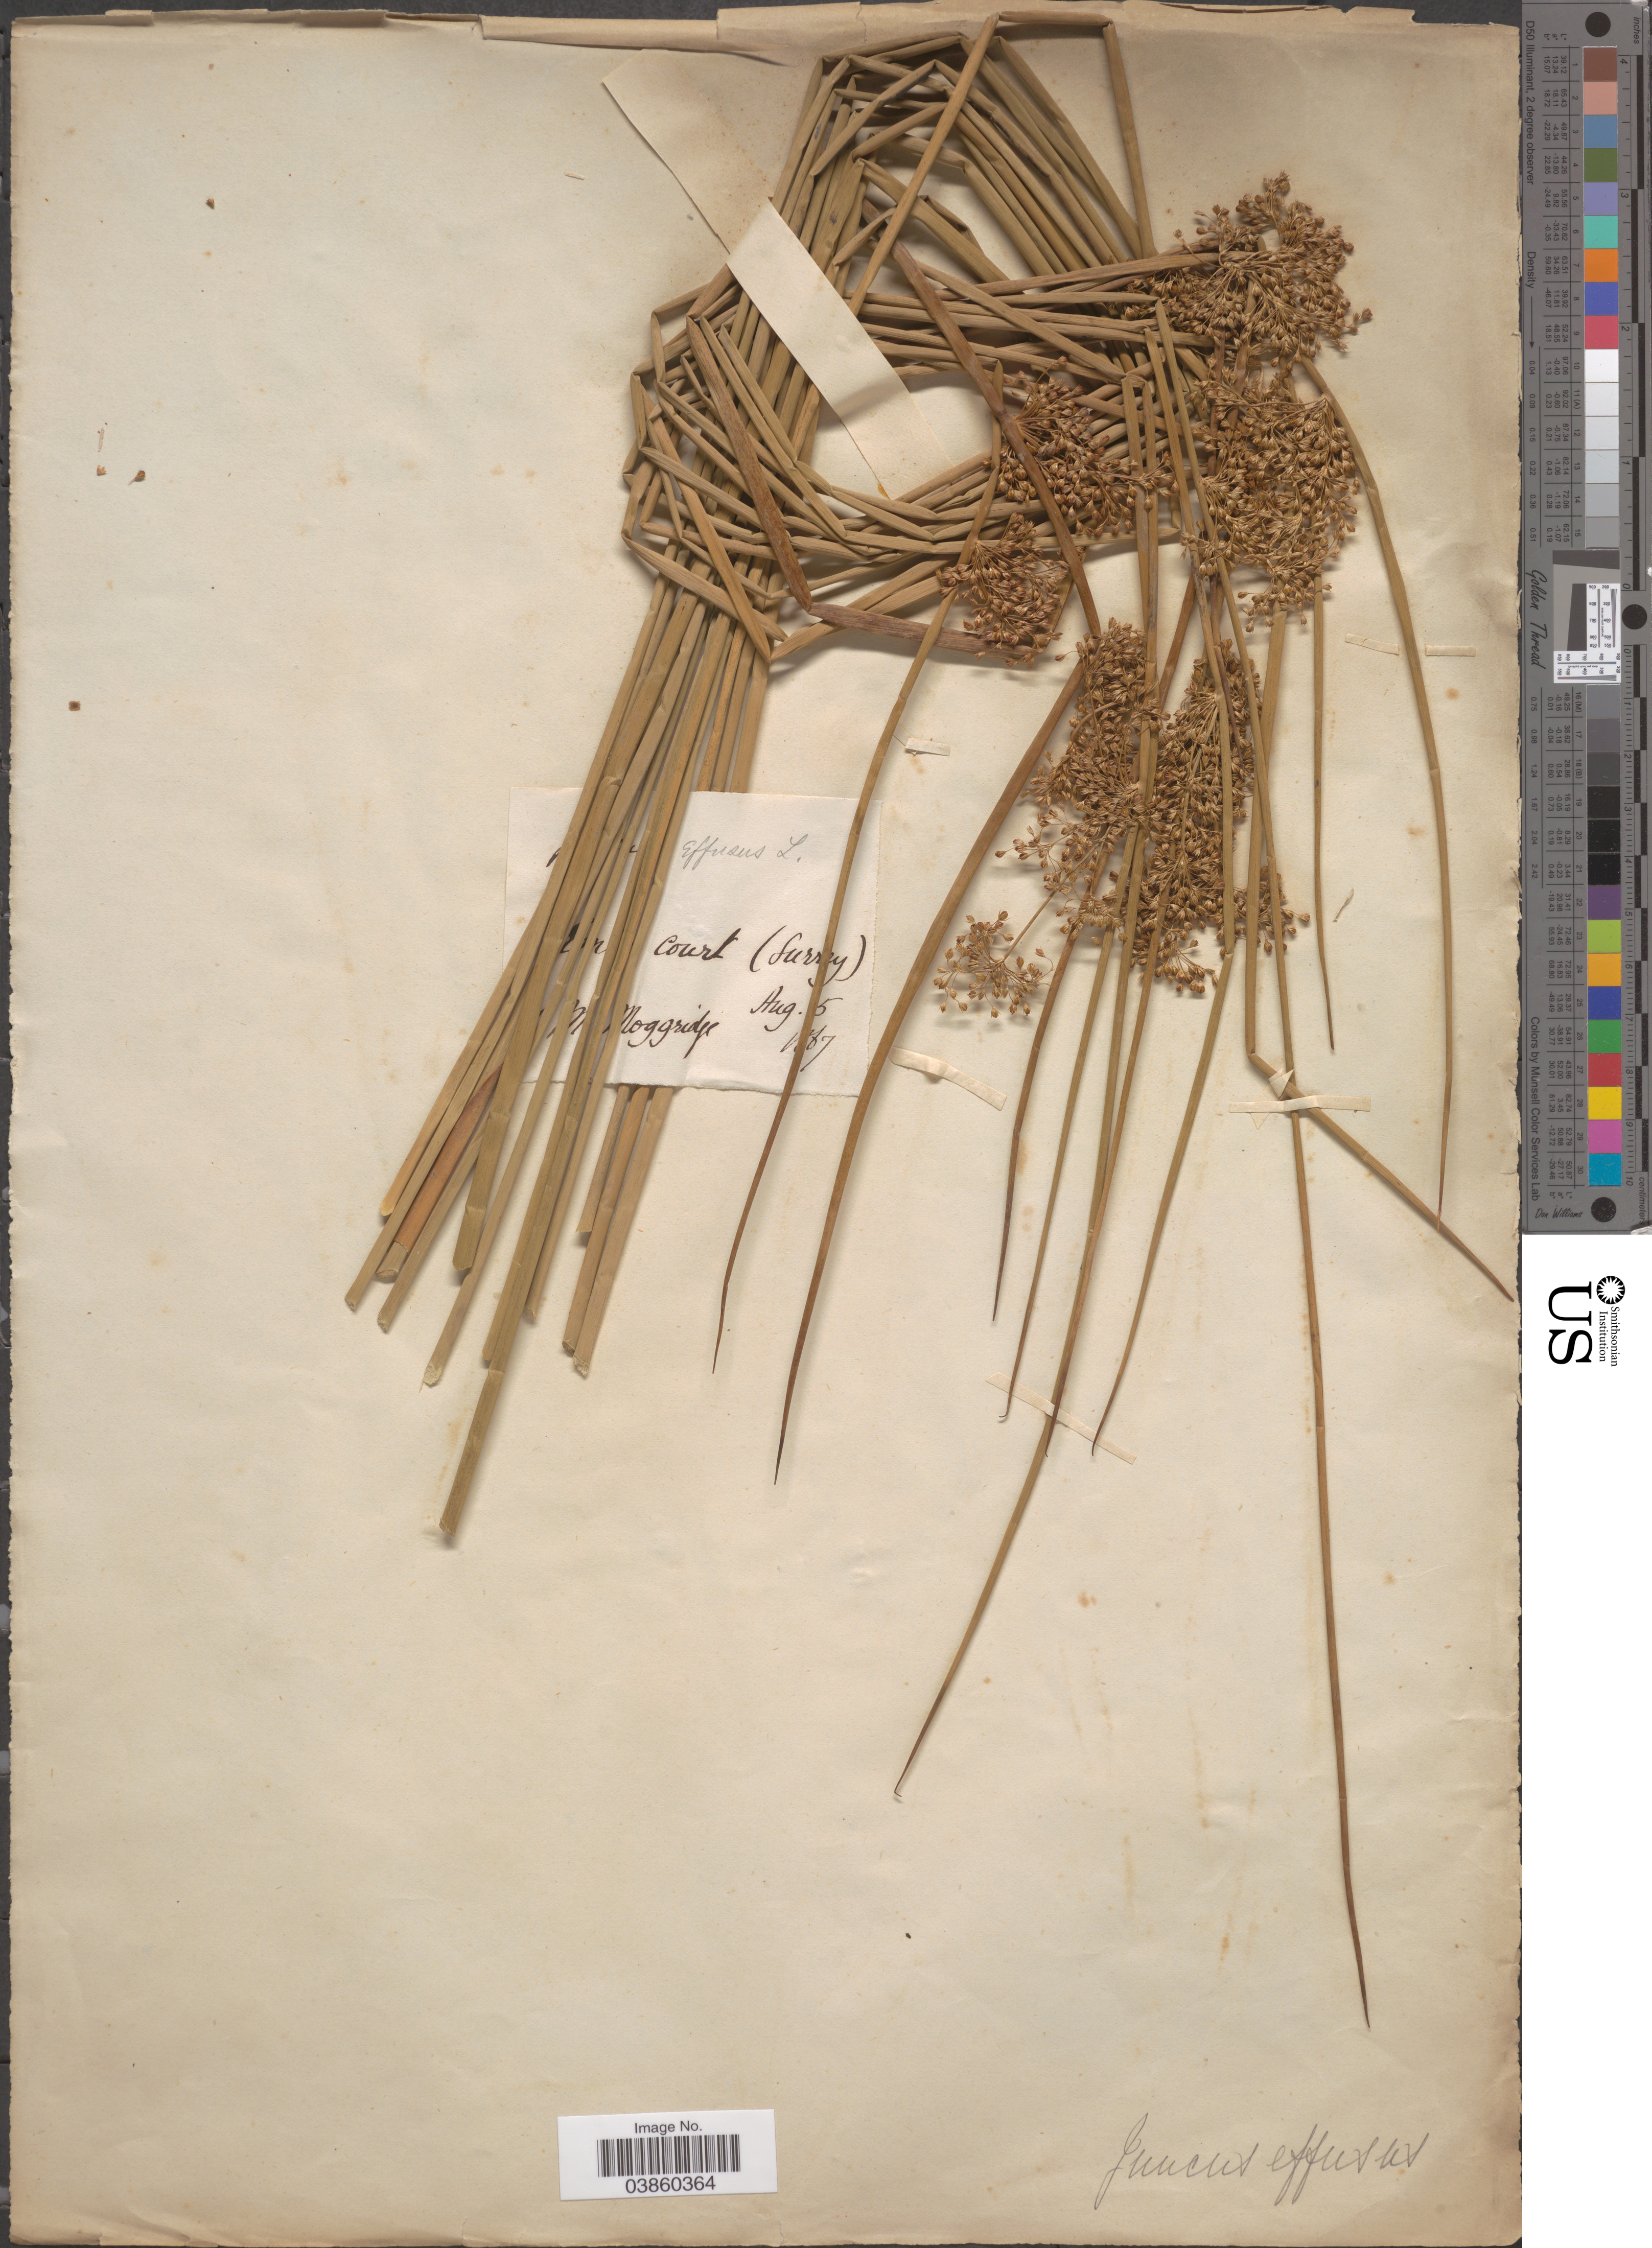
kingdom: Plantae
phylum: Tracheophyta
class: Liliopsida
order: Poales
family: Juncaceae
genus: Juncus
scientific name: Juncus effusus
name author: L.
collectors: M. Moggridge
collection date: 1867-08-05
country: United Kingdom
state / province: England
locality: [illegible text] Court (Surrey).